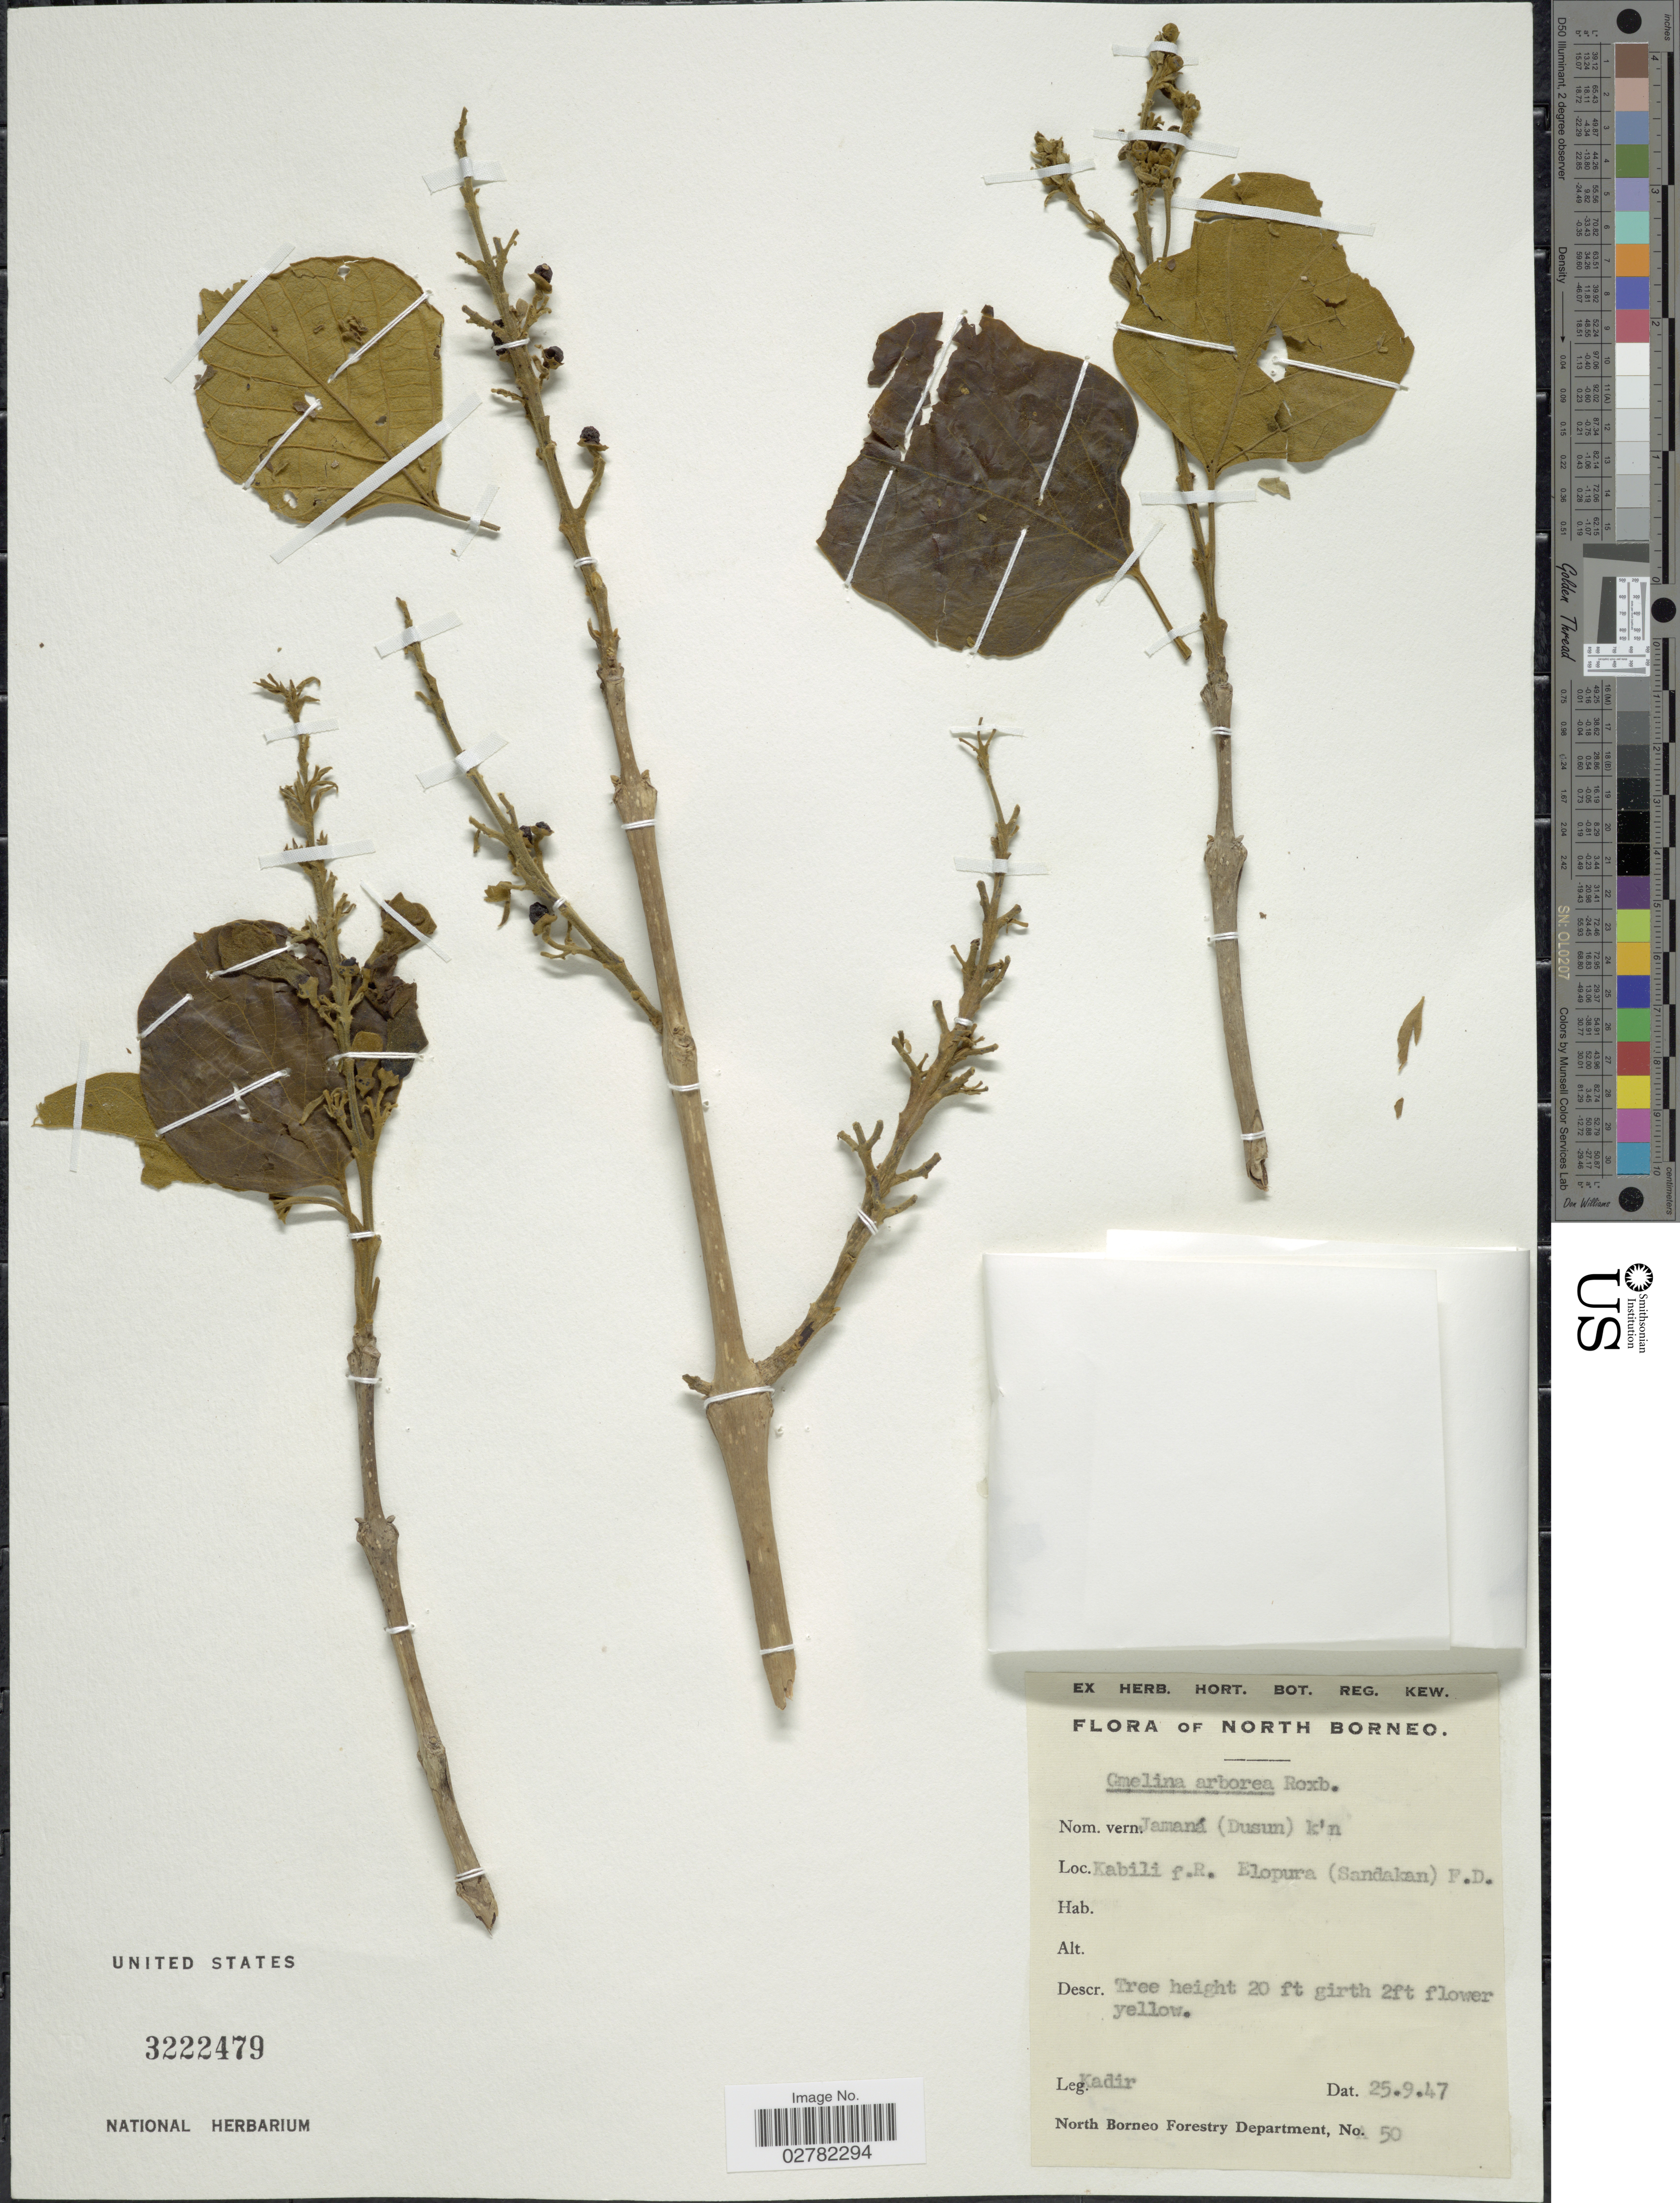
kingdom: Plantae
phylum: Tracheophyta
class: Magnoliopsida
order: Lamiales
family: Lamiaceae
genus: Gmelina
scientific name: Gmelina arborea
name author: Roxb. ex Sm.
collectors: -. Kadir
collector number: A50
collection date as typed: Transcribed d/m/y: 25/9/47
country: Malaysia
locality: North Borneo. Kabili f.R. Elopura (Sandakan) F.D.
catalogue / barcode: US 3222479